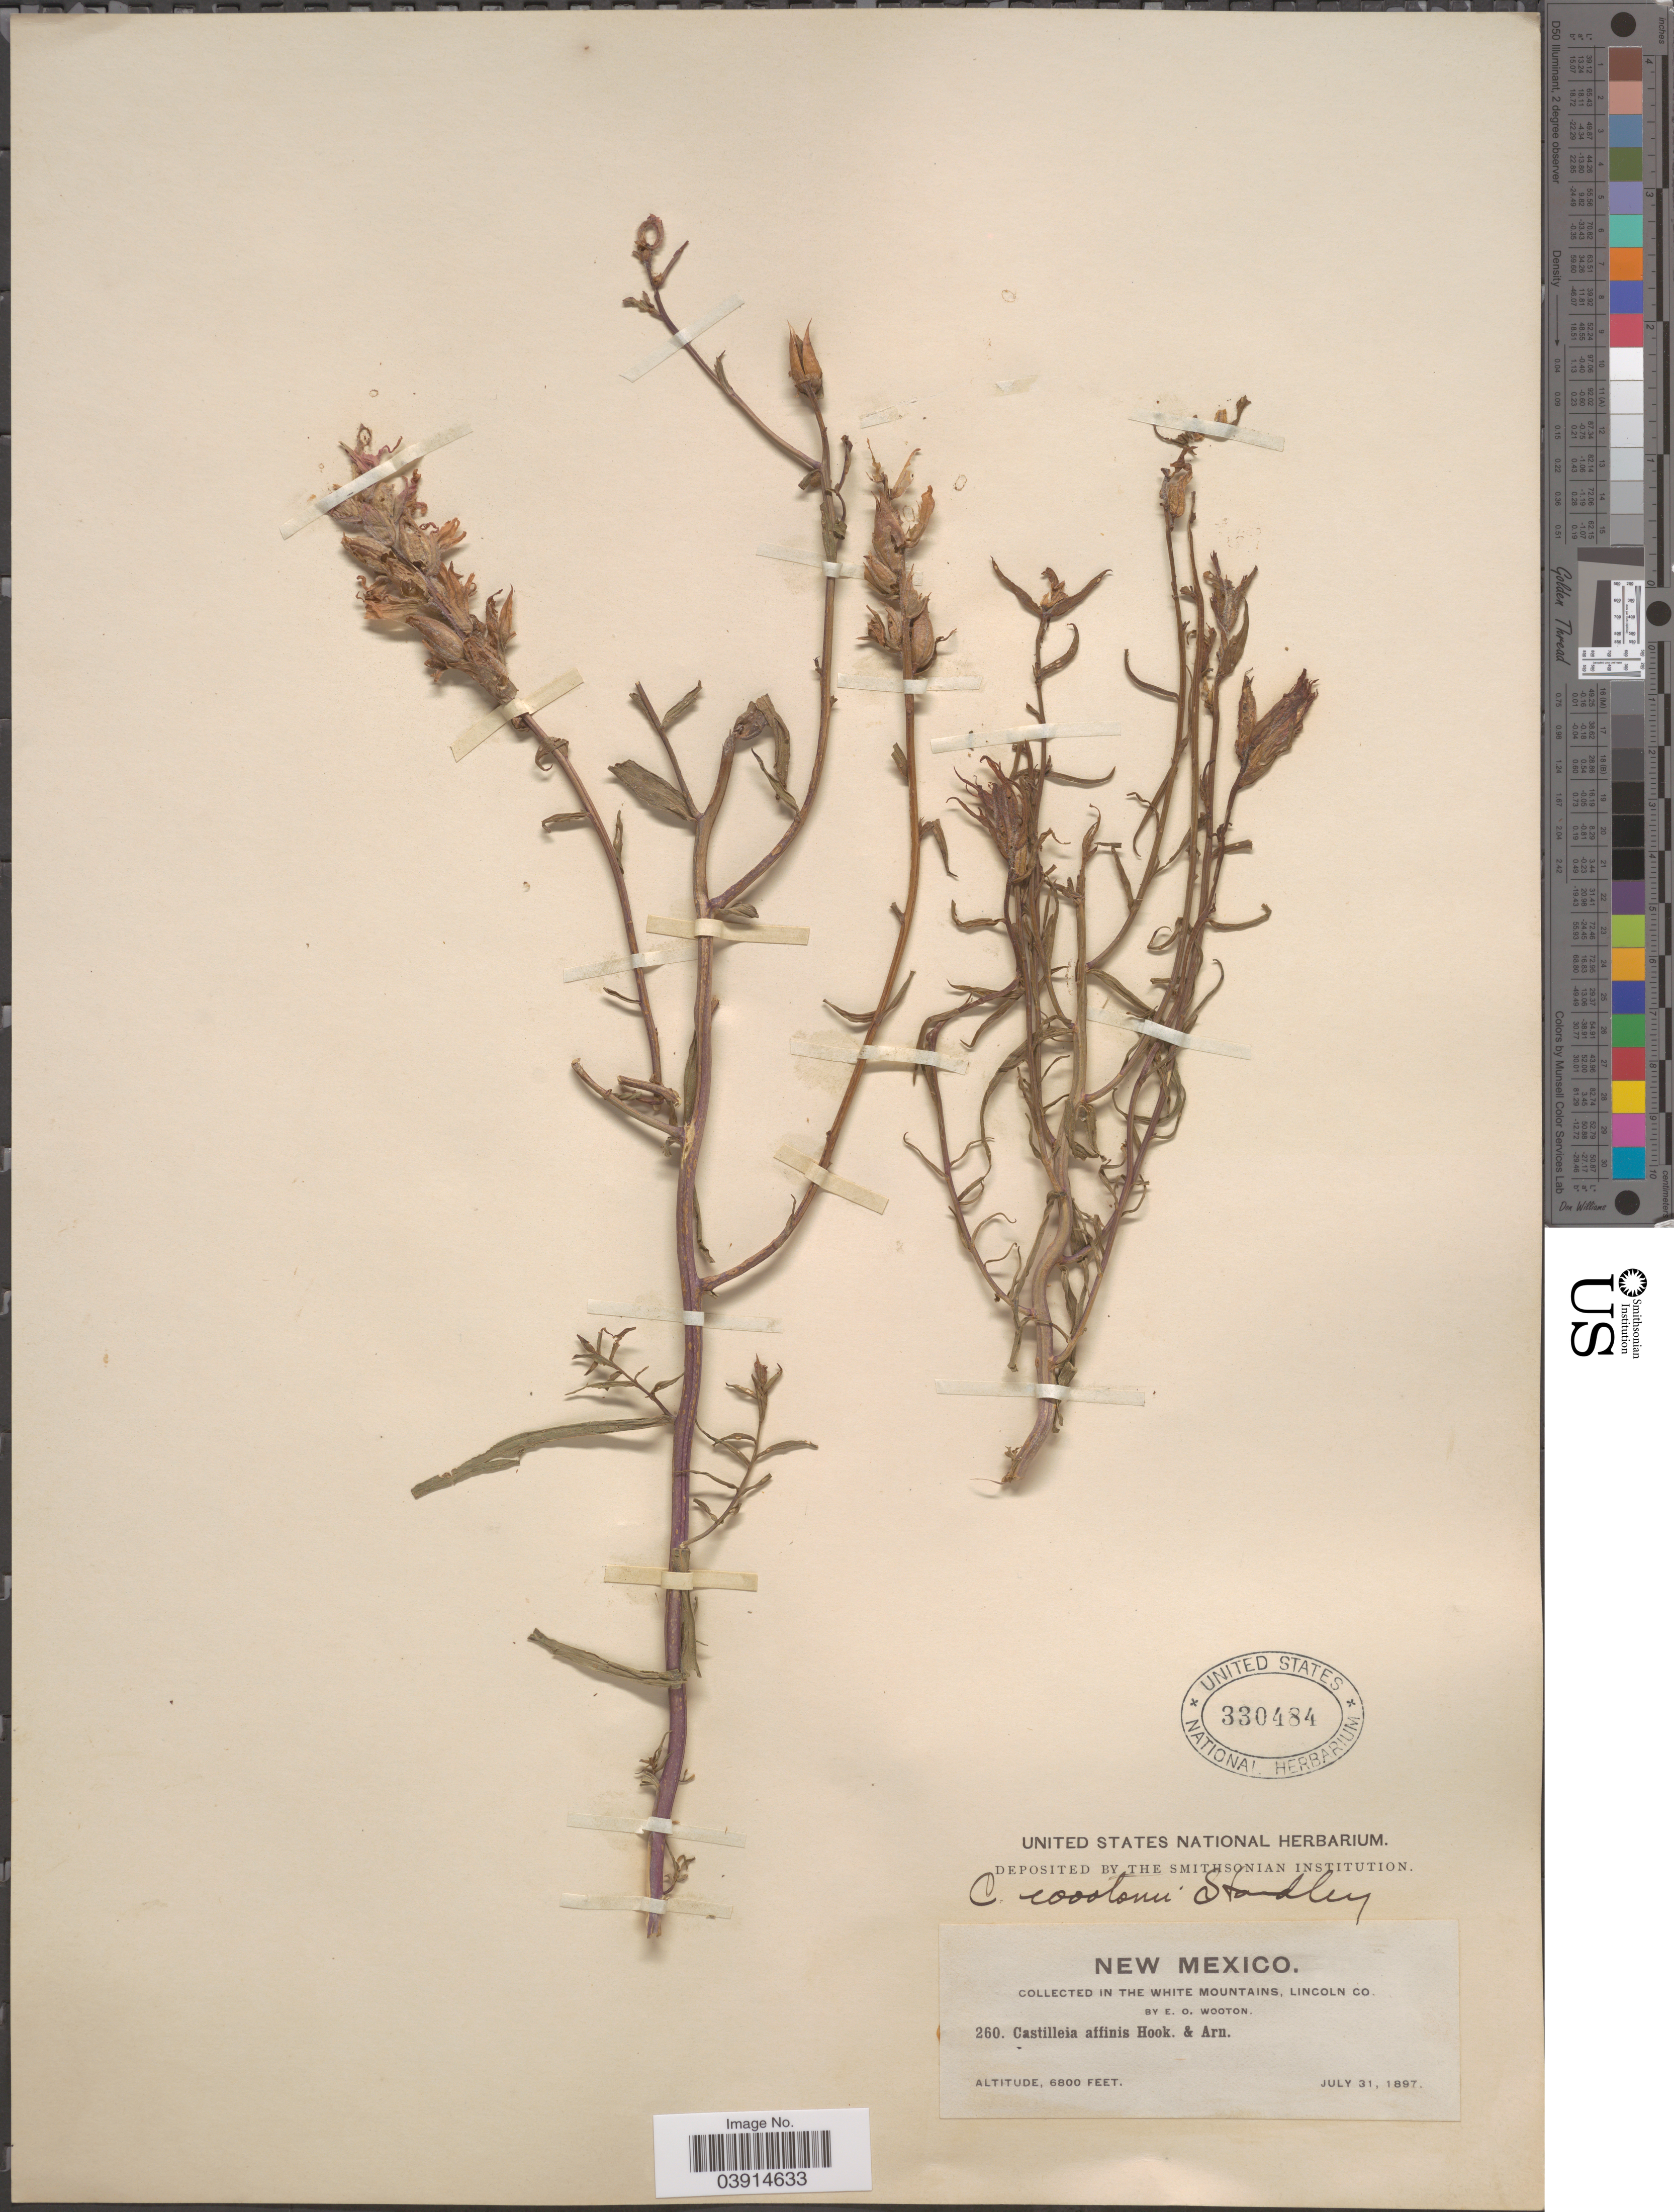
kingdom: Plantae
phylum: Tracheophyta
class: Magnoliopsida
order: Lamiales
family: Orobanchaceae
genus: Castilleja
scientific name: Castilleja wootonii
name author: Standl.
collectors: E. O. Wooton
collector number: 260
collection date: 1897-07-31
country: United States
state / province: New Mexico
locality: In the White Mountains, Lincoln Co.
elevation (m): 2073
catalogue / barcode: US 330484